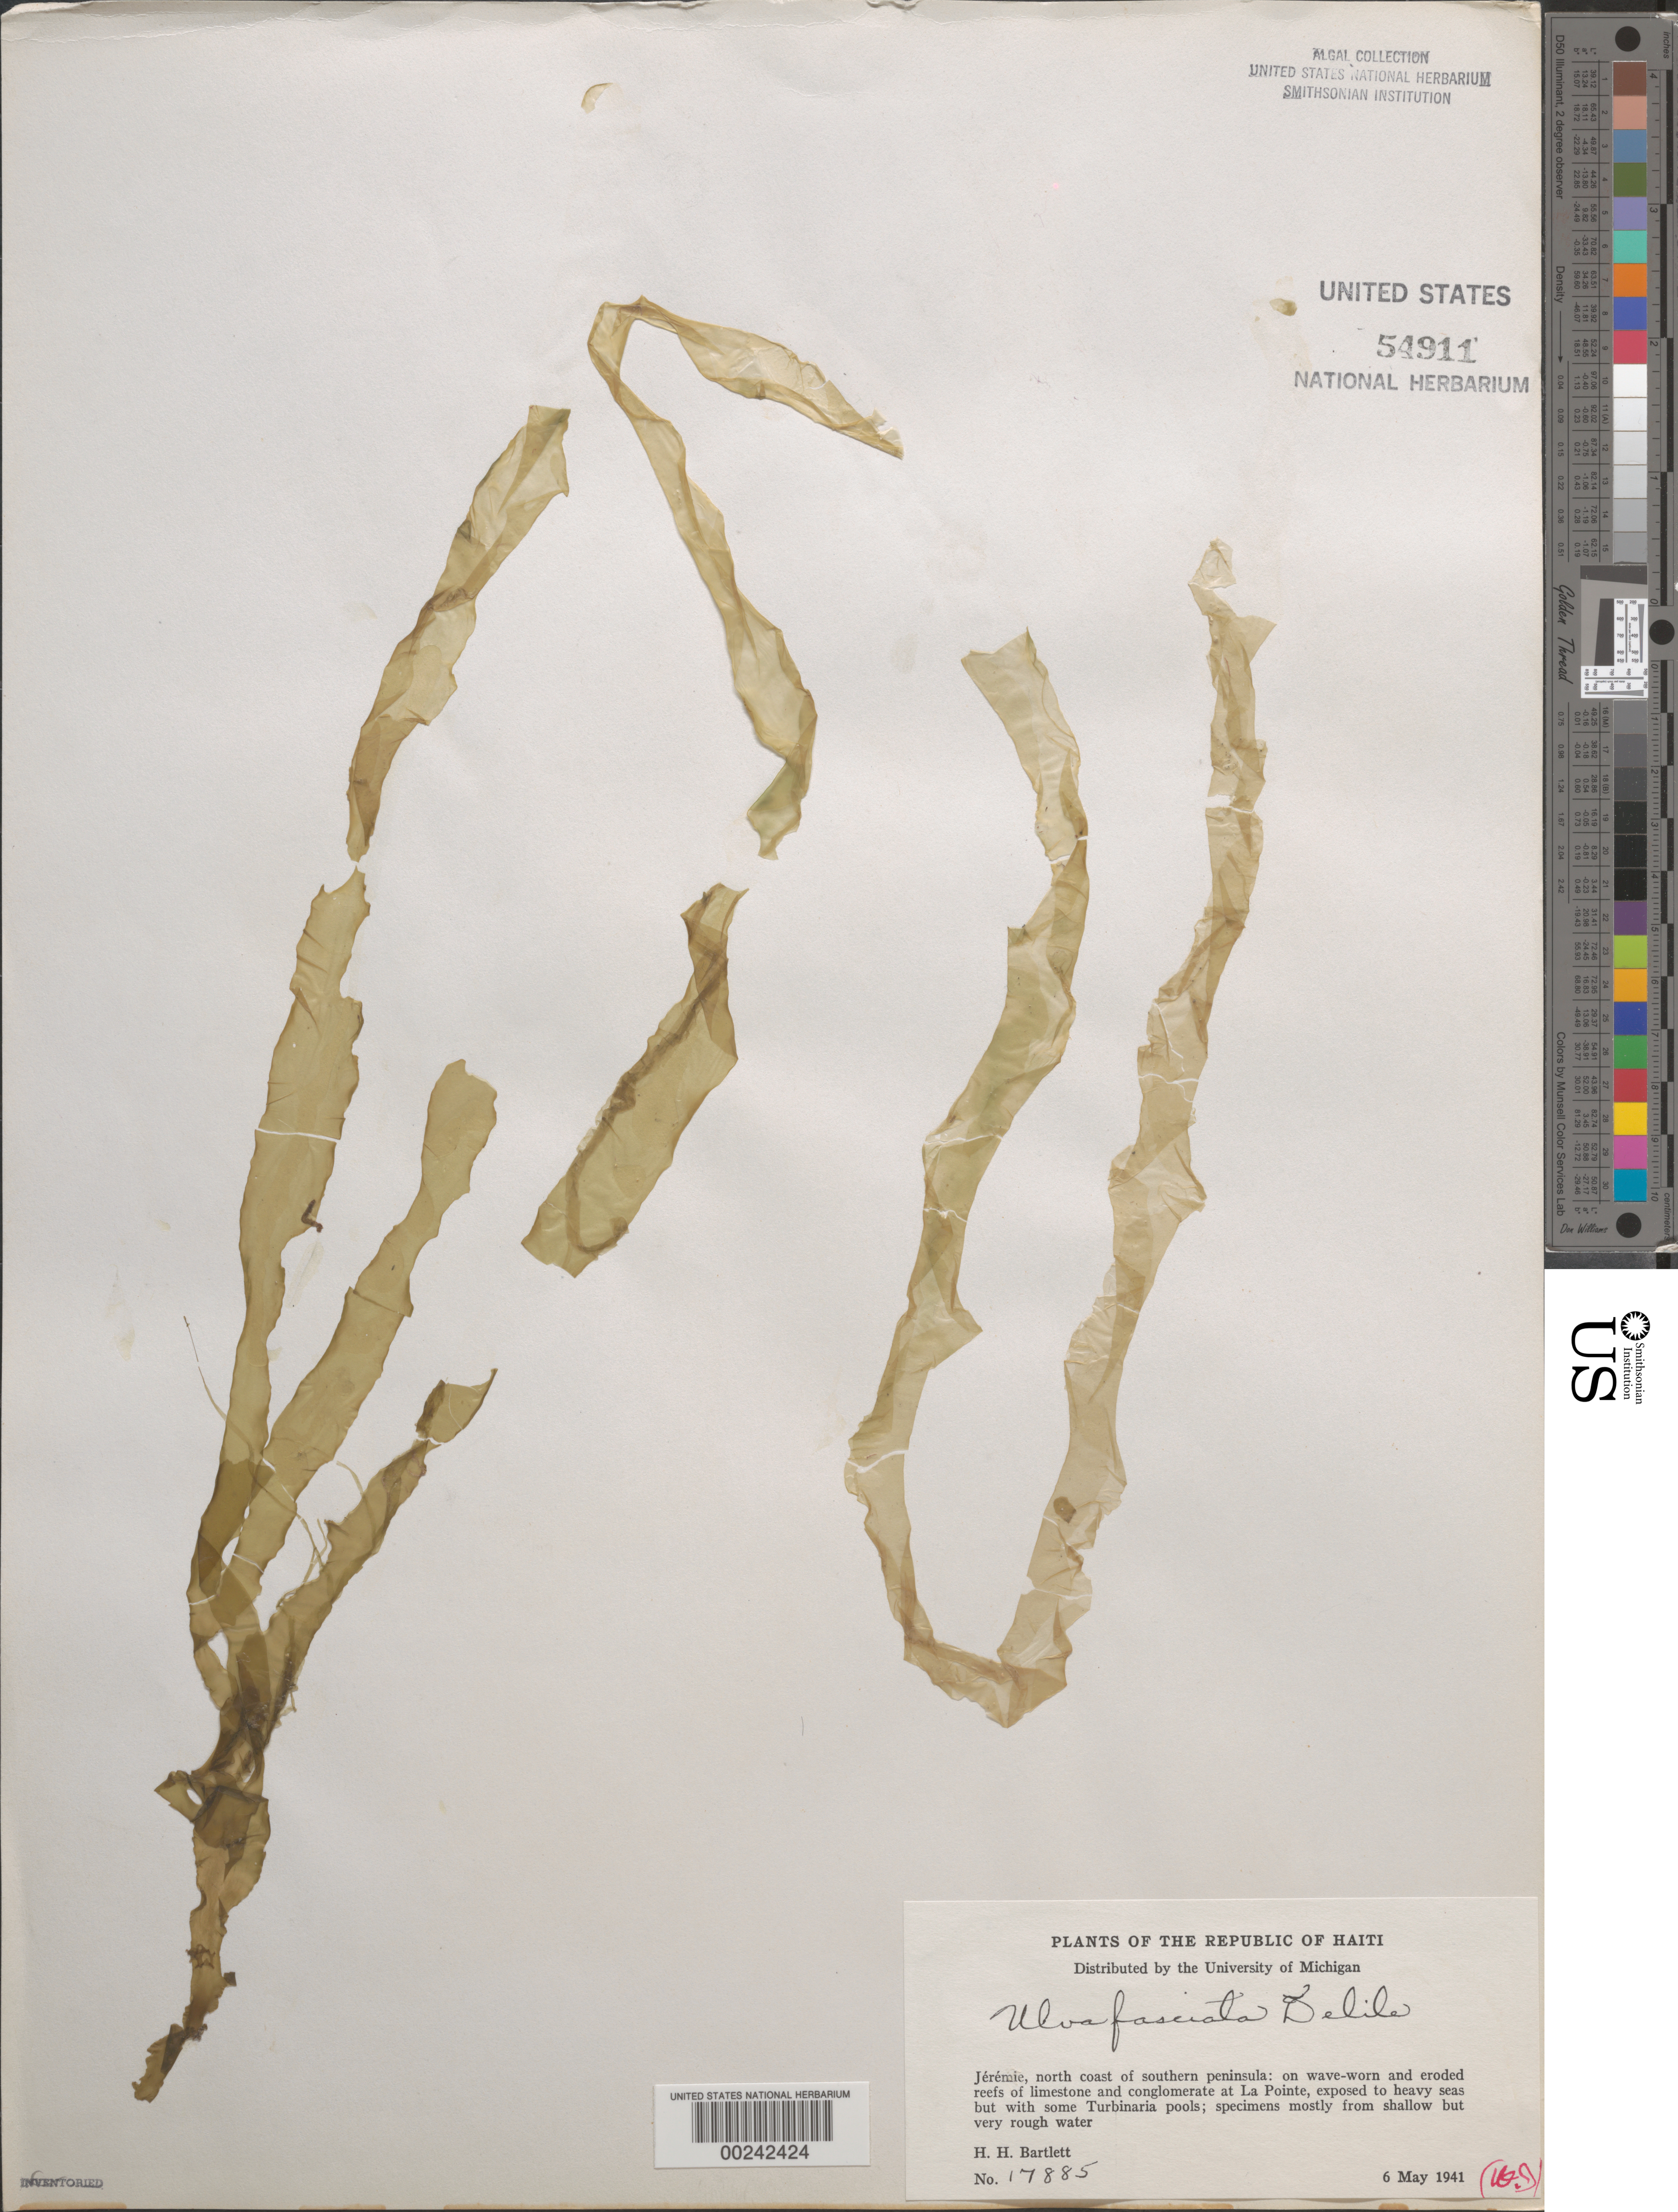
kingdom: Plantae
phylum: Chlorophyta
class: Ulvophyceae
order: Ulvales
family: Ulvaceae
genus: Ulva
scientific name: Ulva lactuca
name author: L.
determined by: Algae name updating Project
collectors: H. H. Bartlett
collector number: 17885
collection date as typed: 06 May 1941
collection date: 1941-05-06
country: Haiti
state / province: Sud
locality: Jeremie, La Pointe, north coast of southern peninsula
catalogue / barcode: US 54911